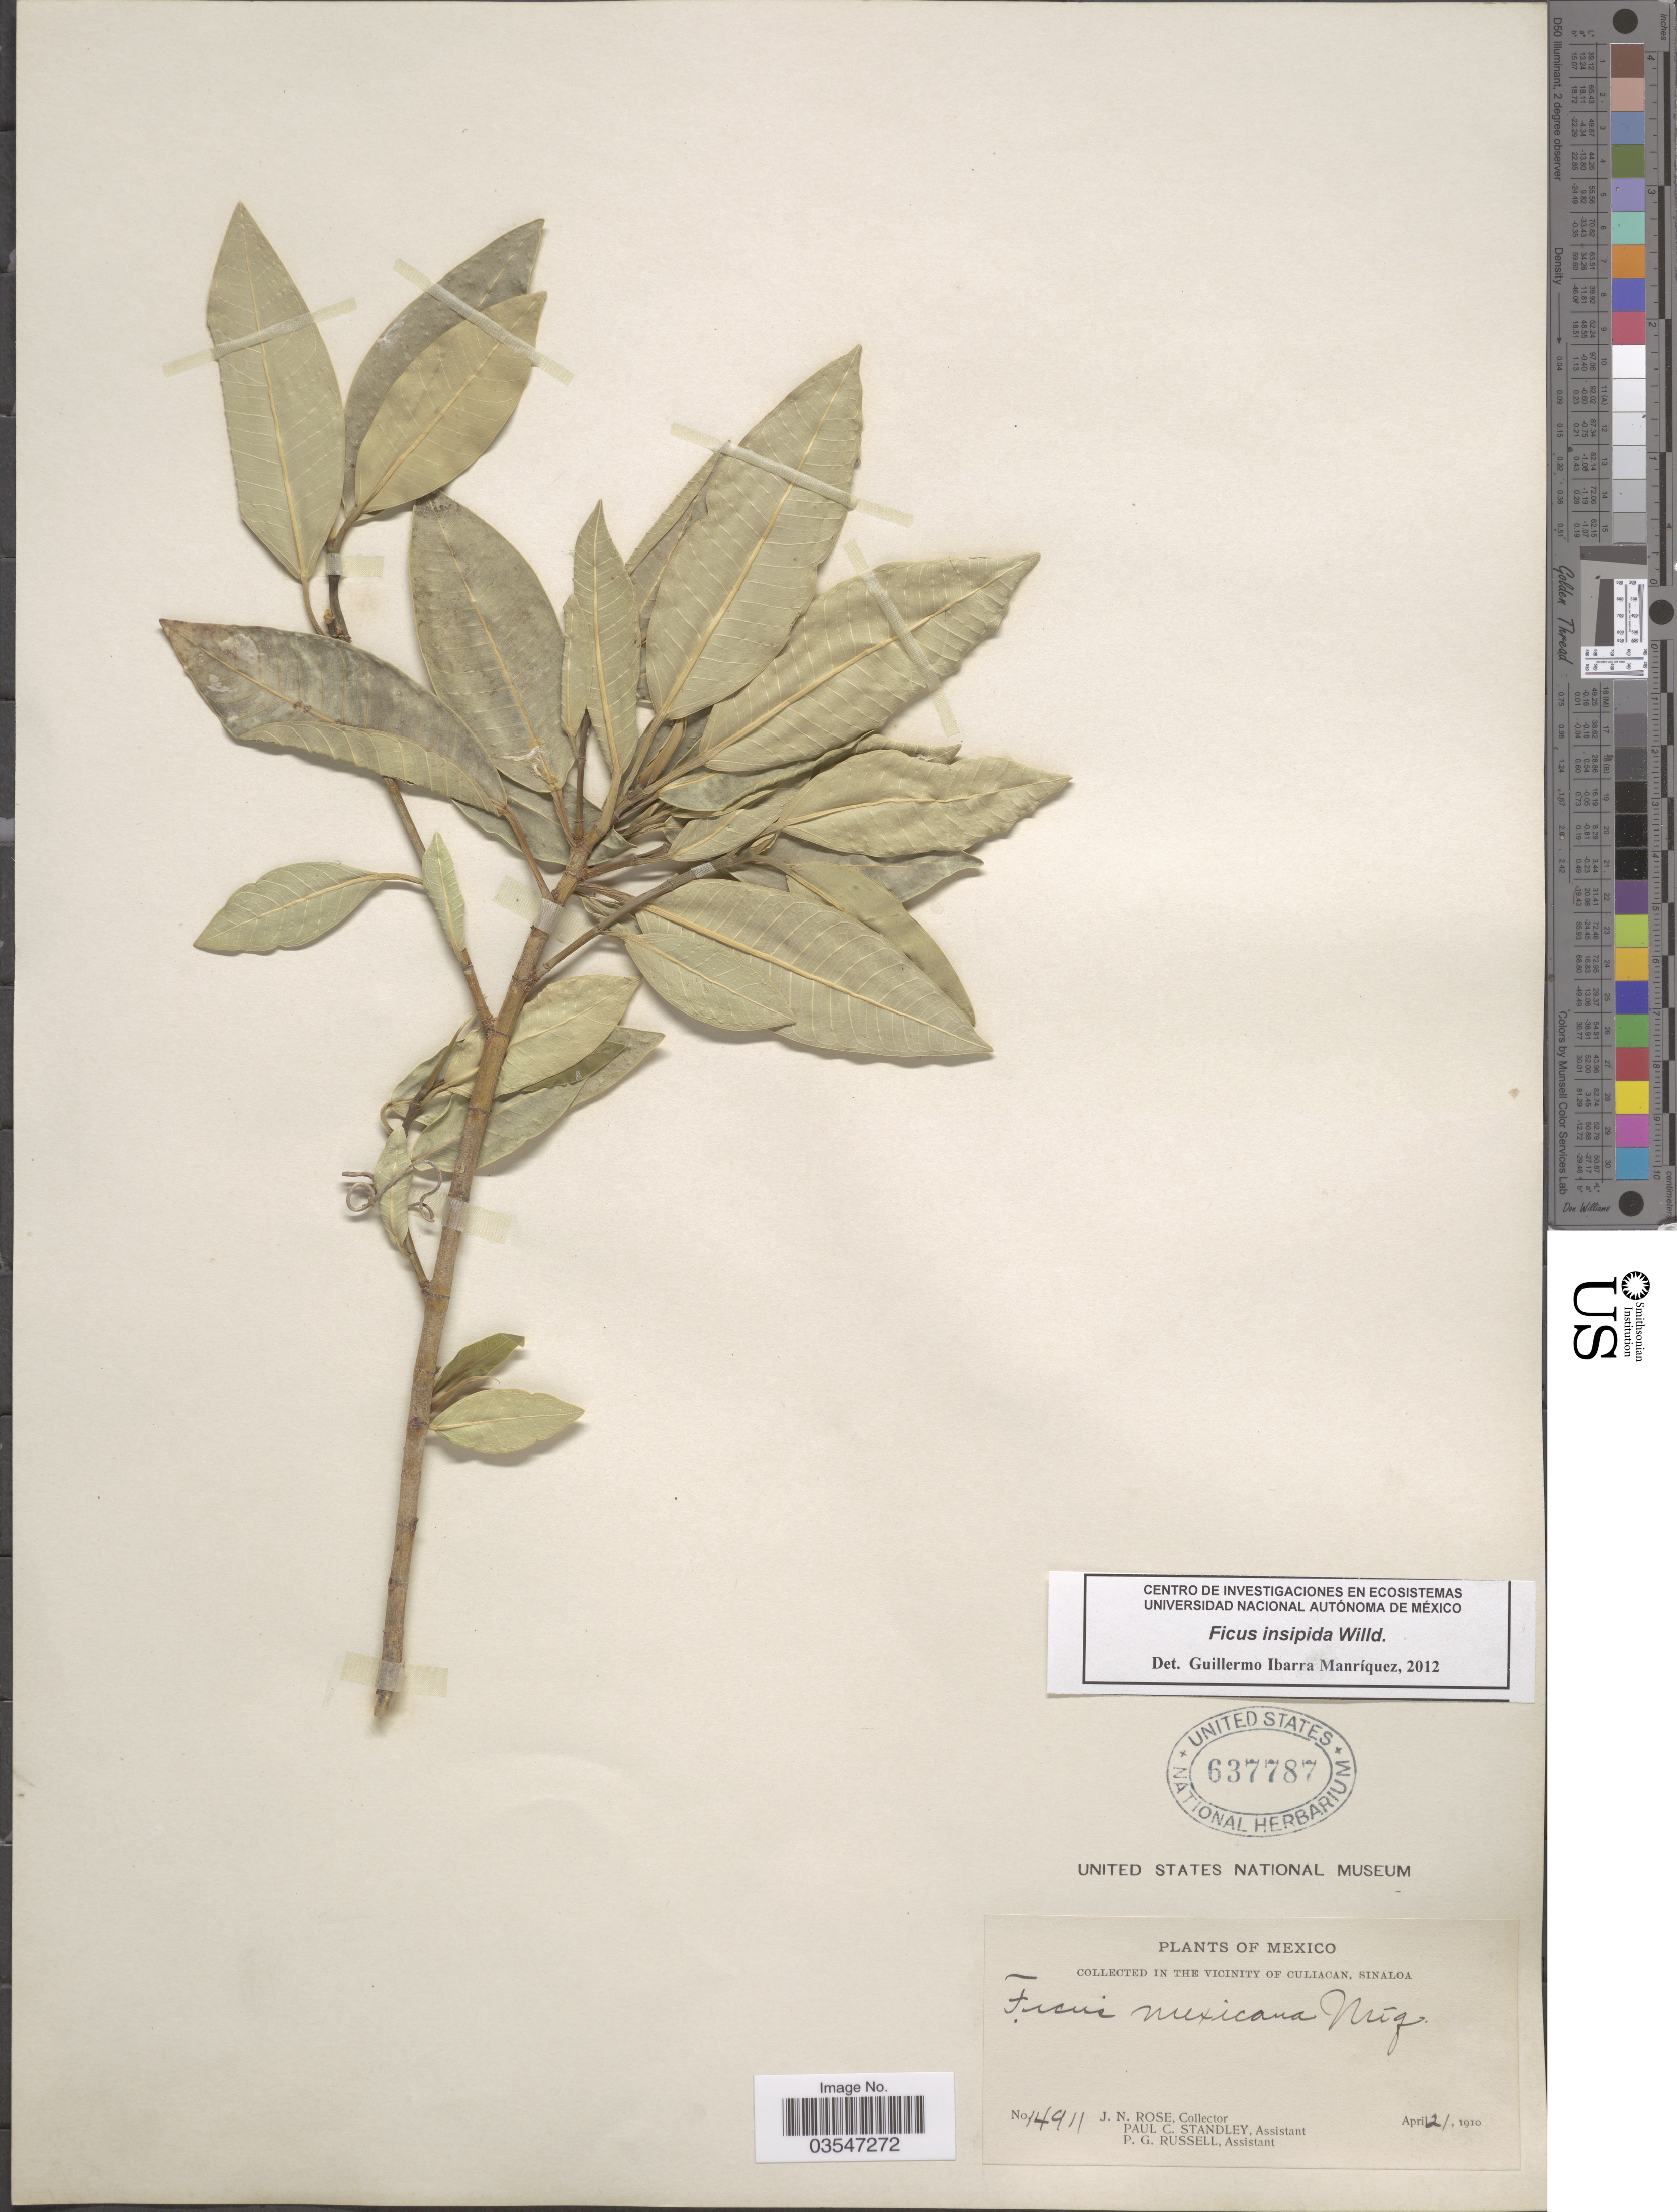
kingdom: Plantae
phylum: Tracheophyta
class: Magnoliopsida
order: Rosales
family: Moraceae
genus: Ficus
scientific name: Ficus insipida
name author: Willd.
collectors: J. N. Rose, P. C. Standley & P. G. Russell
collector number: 14911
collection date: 1910-04-21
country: Mexico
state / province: Sinaloa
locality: Vicinity of Culiacan.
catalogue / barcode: US 637787